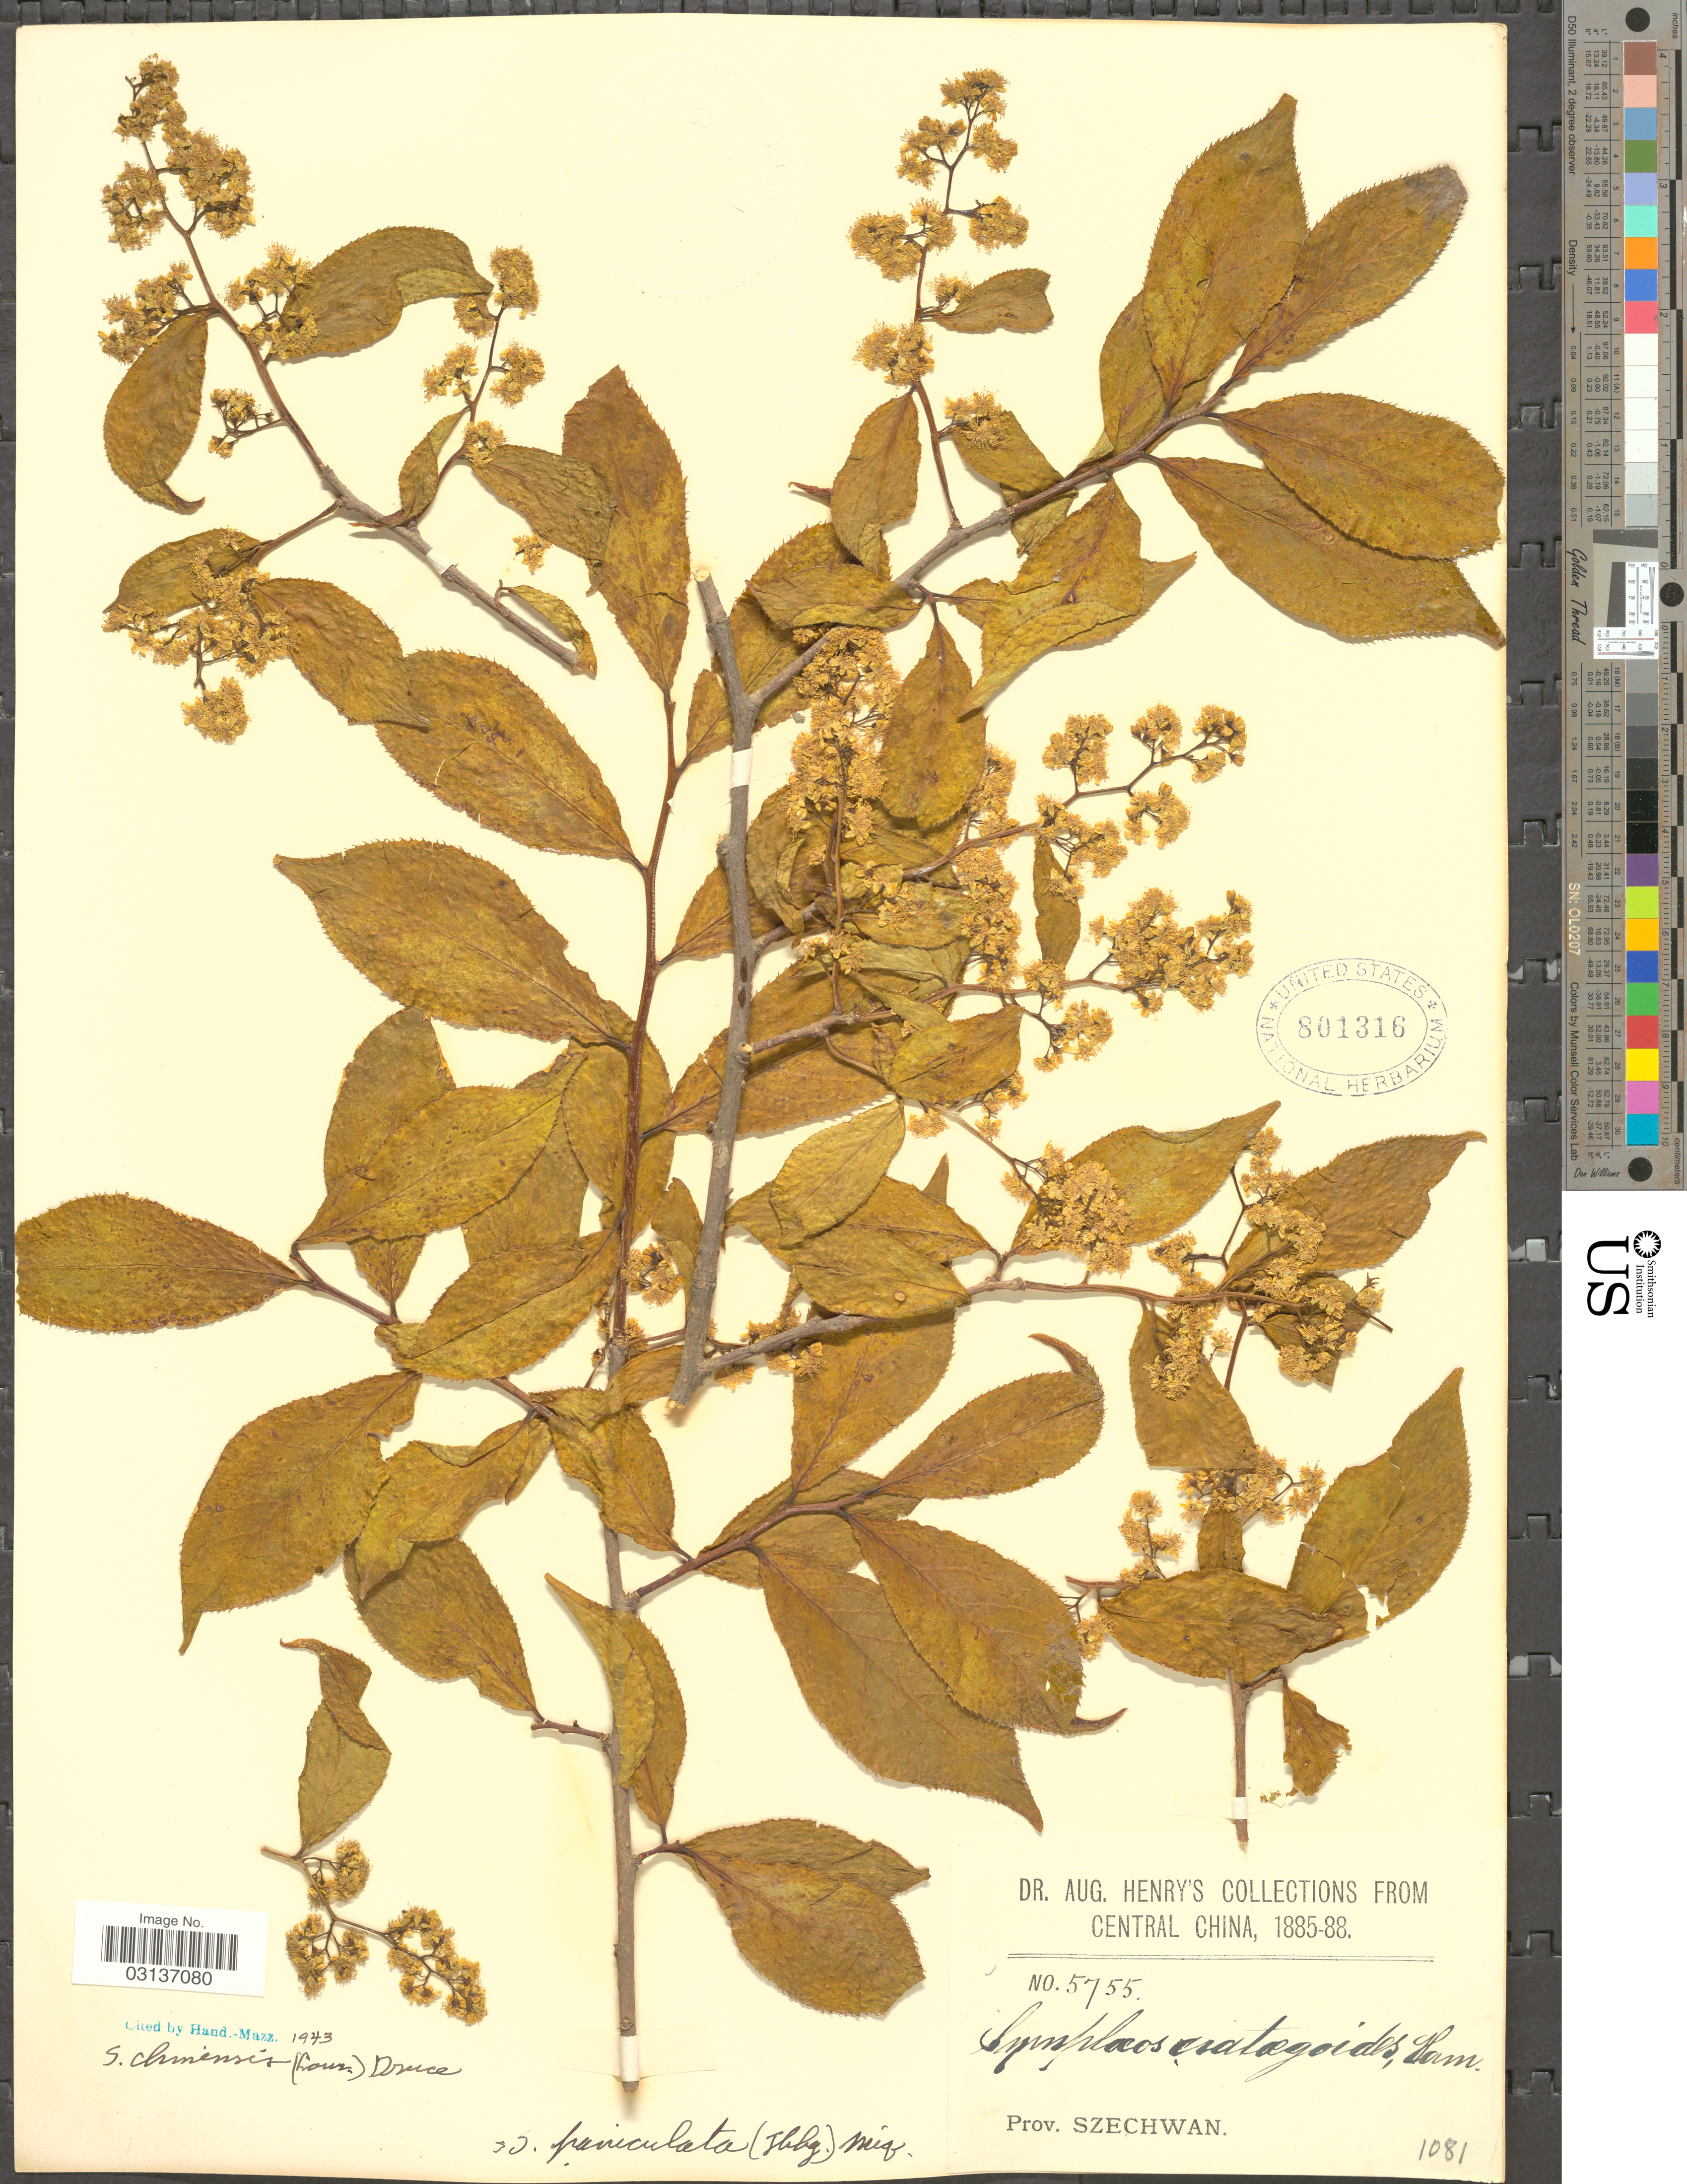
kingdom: Plantae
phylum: Tracheophyta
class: Magnoliopsida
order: Ericales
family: Symplocaceae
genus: Symplocos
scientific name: Symplocos paniculata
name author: Miq.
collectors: A. Henry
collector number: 5755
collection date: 1885/1888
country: China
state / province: Sichuan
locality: Central China. Prov. Szechwan.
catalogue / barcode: US 801316